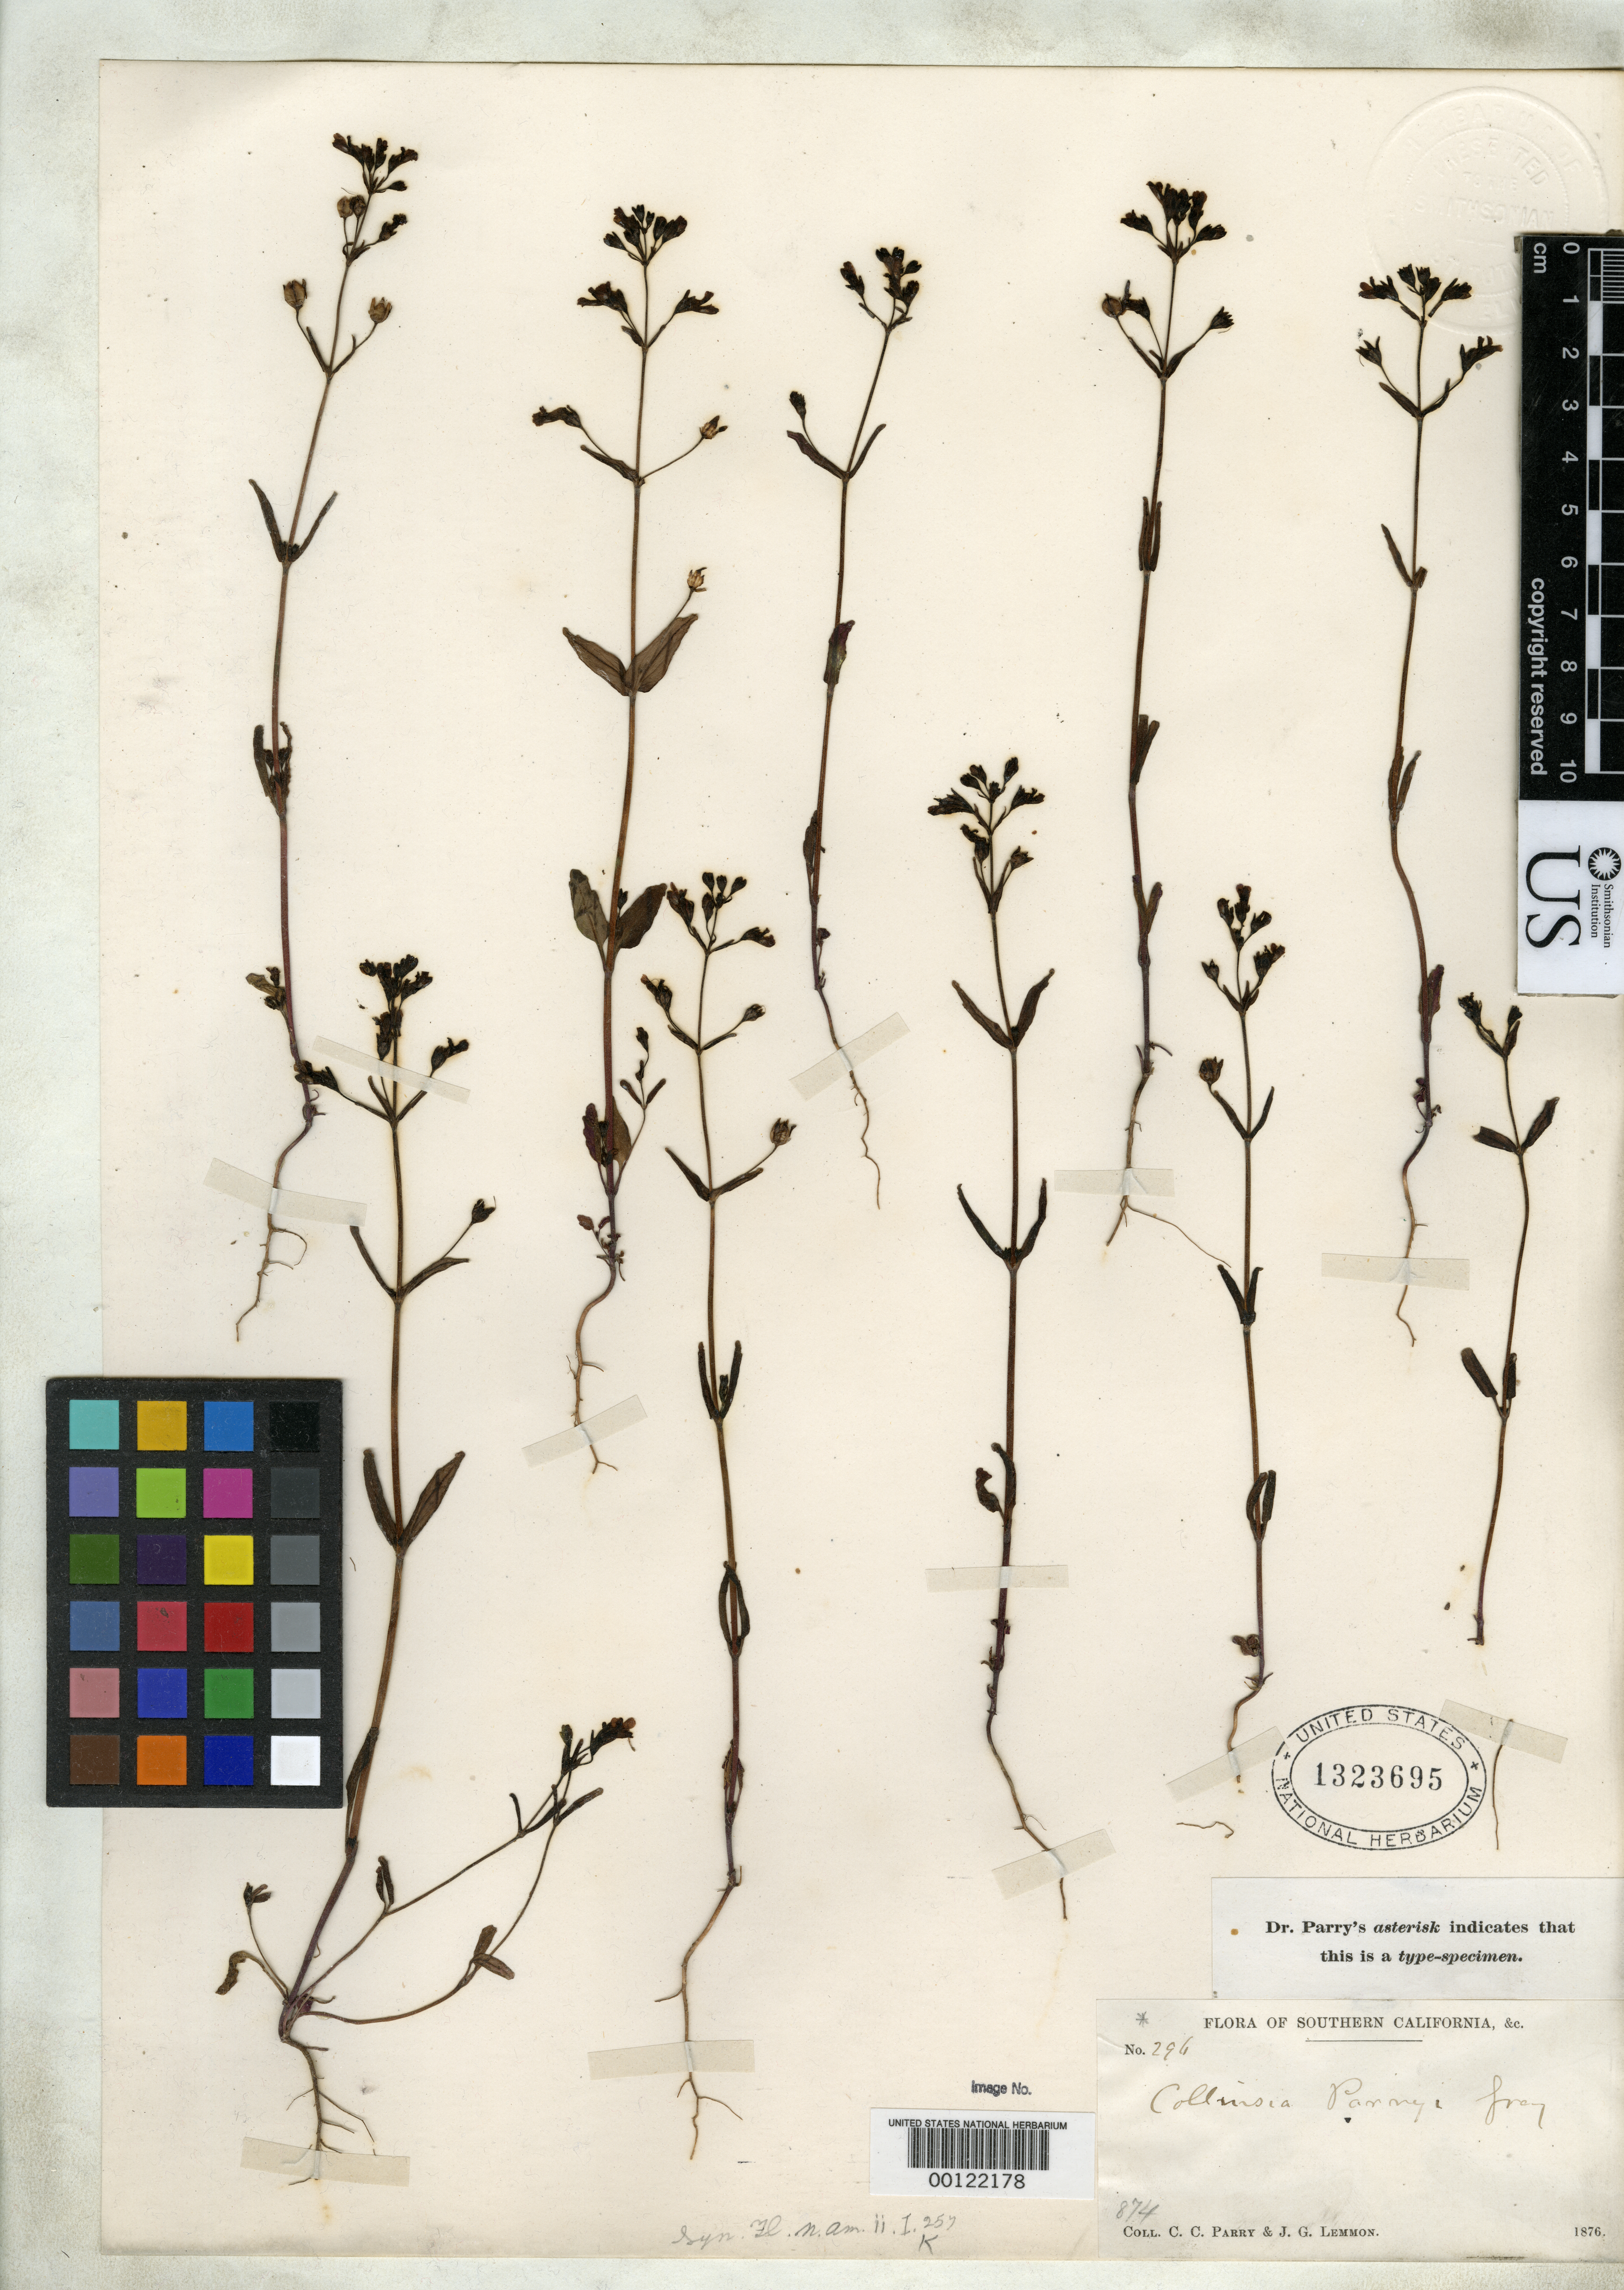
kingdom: Plantae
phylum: Tracheophyta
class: Magnoliopsida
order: Lamiales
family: Plantaginaceae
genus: Collinsia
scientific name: Collinsia parryi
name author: A. Gray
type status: Type Collection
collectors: C. C. Parry & J. G. Lemmon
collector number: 296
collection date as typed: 1876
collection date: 1876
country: United States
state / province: California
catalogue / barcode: US 1323695